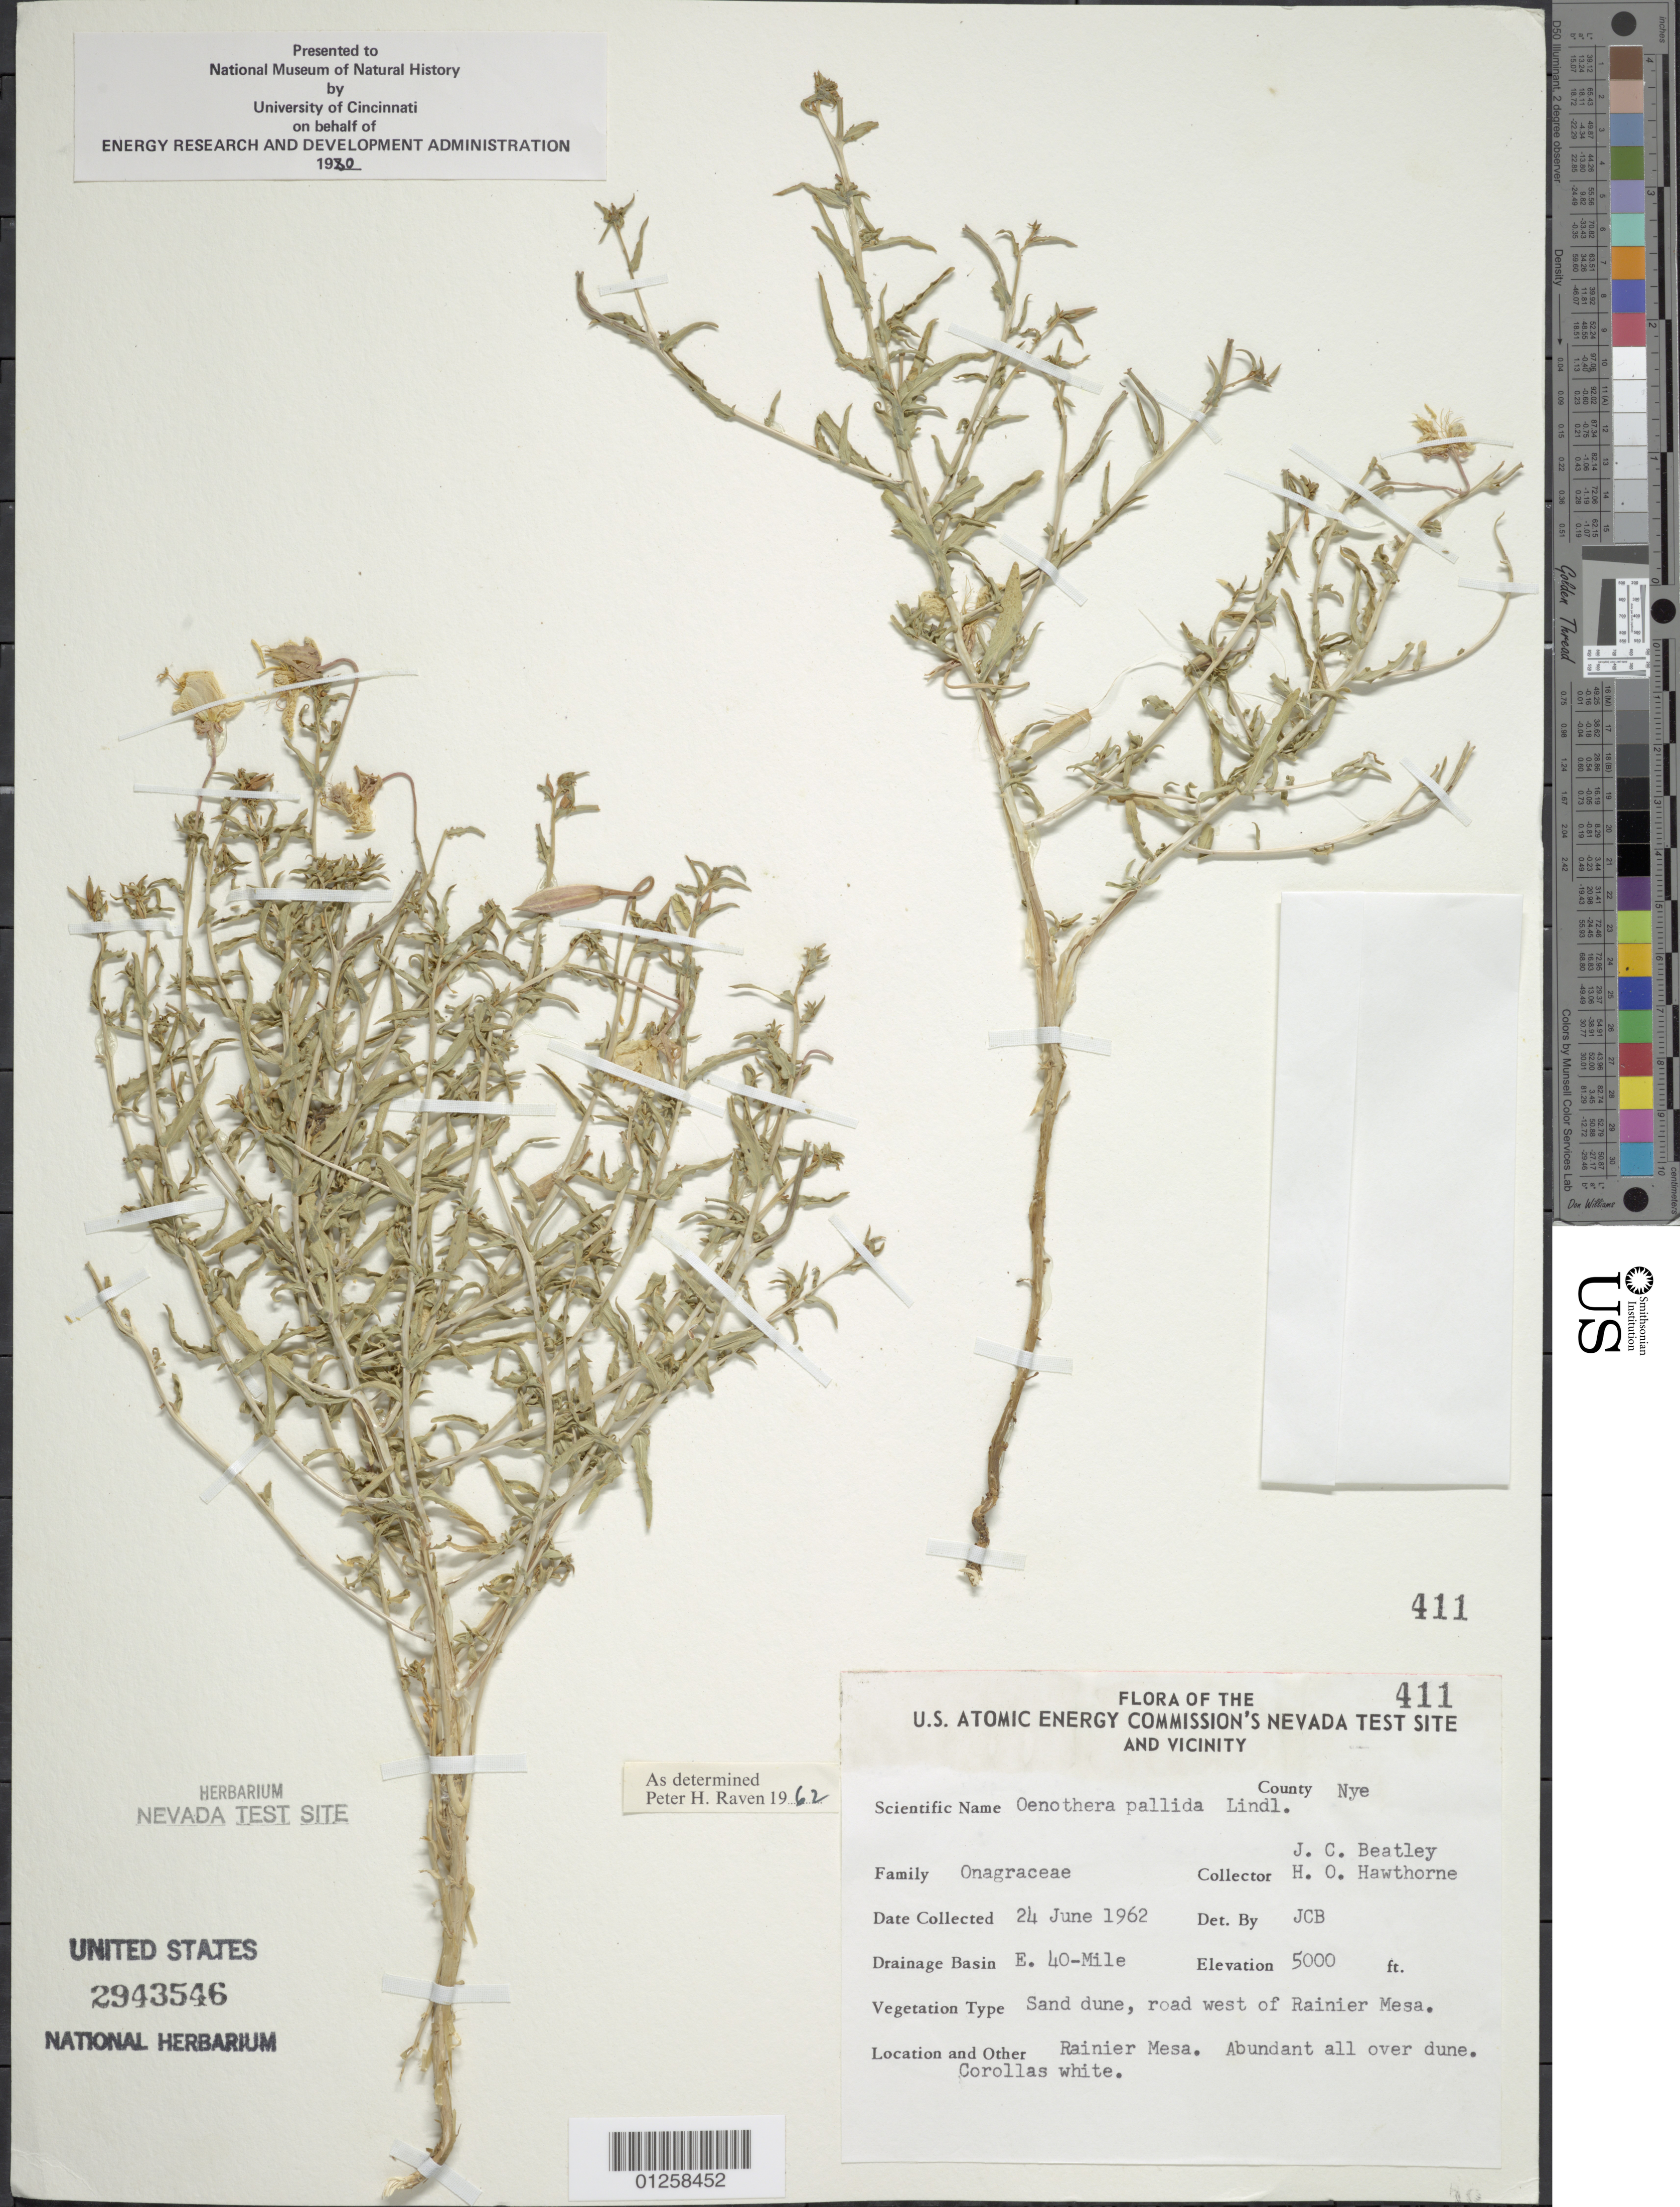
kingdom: Plantae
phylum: Tracheophyta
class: Magnoliopsida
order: Myrtales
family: Onagraceae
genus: Oenothera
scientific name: Oenothera pallida subsp. pallida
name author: Lindl.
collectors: J. C. Beatley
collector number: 411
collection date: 1962-06-24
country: United States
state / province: Nevada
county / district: Nye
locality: E. Forty-Mile, road west of Rainier Mesa.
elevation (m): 1524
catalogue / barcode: US 2943546